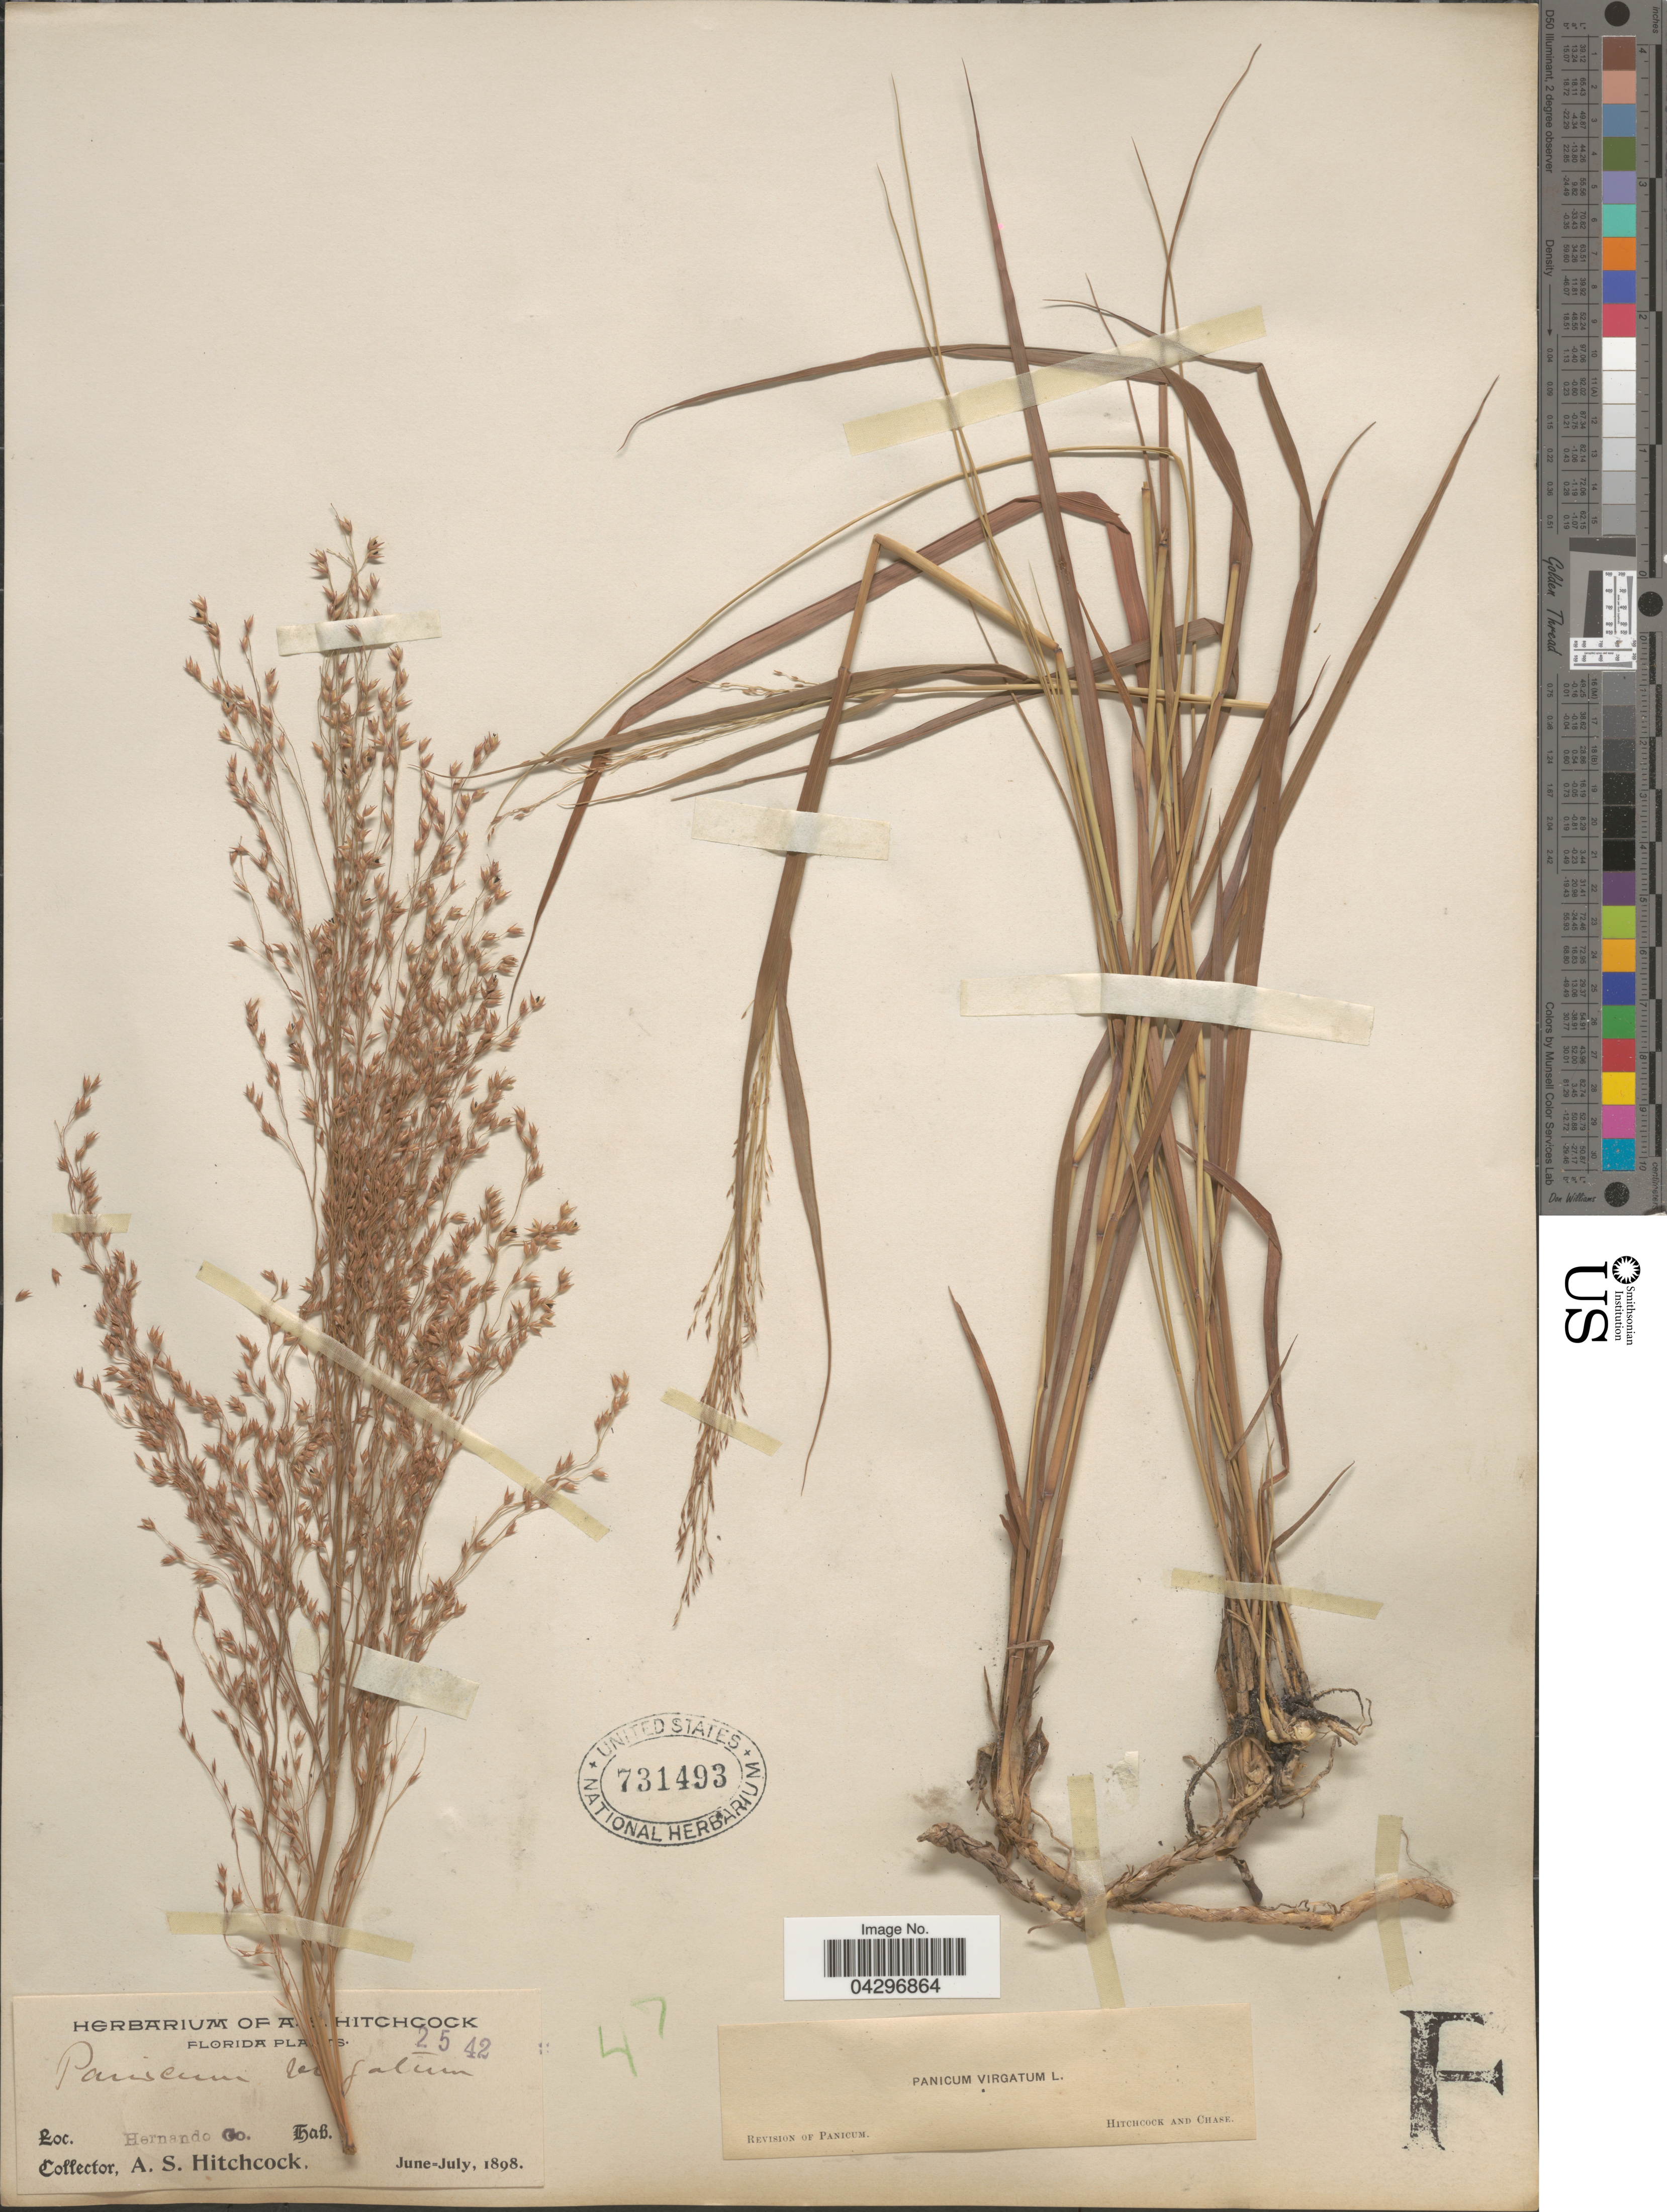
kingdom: Plantae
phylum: Tracheophyta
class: Liliopsida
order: Poales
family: Poaceae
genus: Panicum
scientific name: Panicum virgatum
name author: L.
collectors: A. S. Hitchcock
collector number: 2542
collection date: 1898-06/1898-07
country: United States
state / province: Florida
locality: Hernando Co.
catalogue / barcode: US 731493